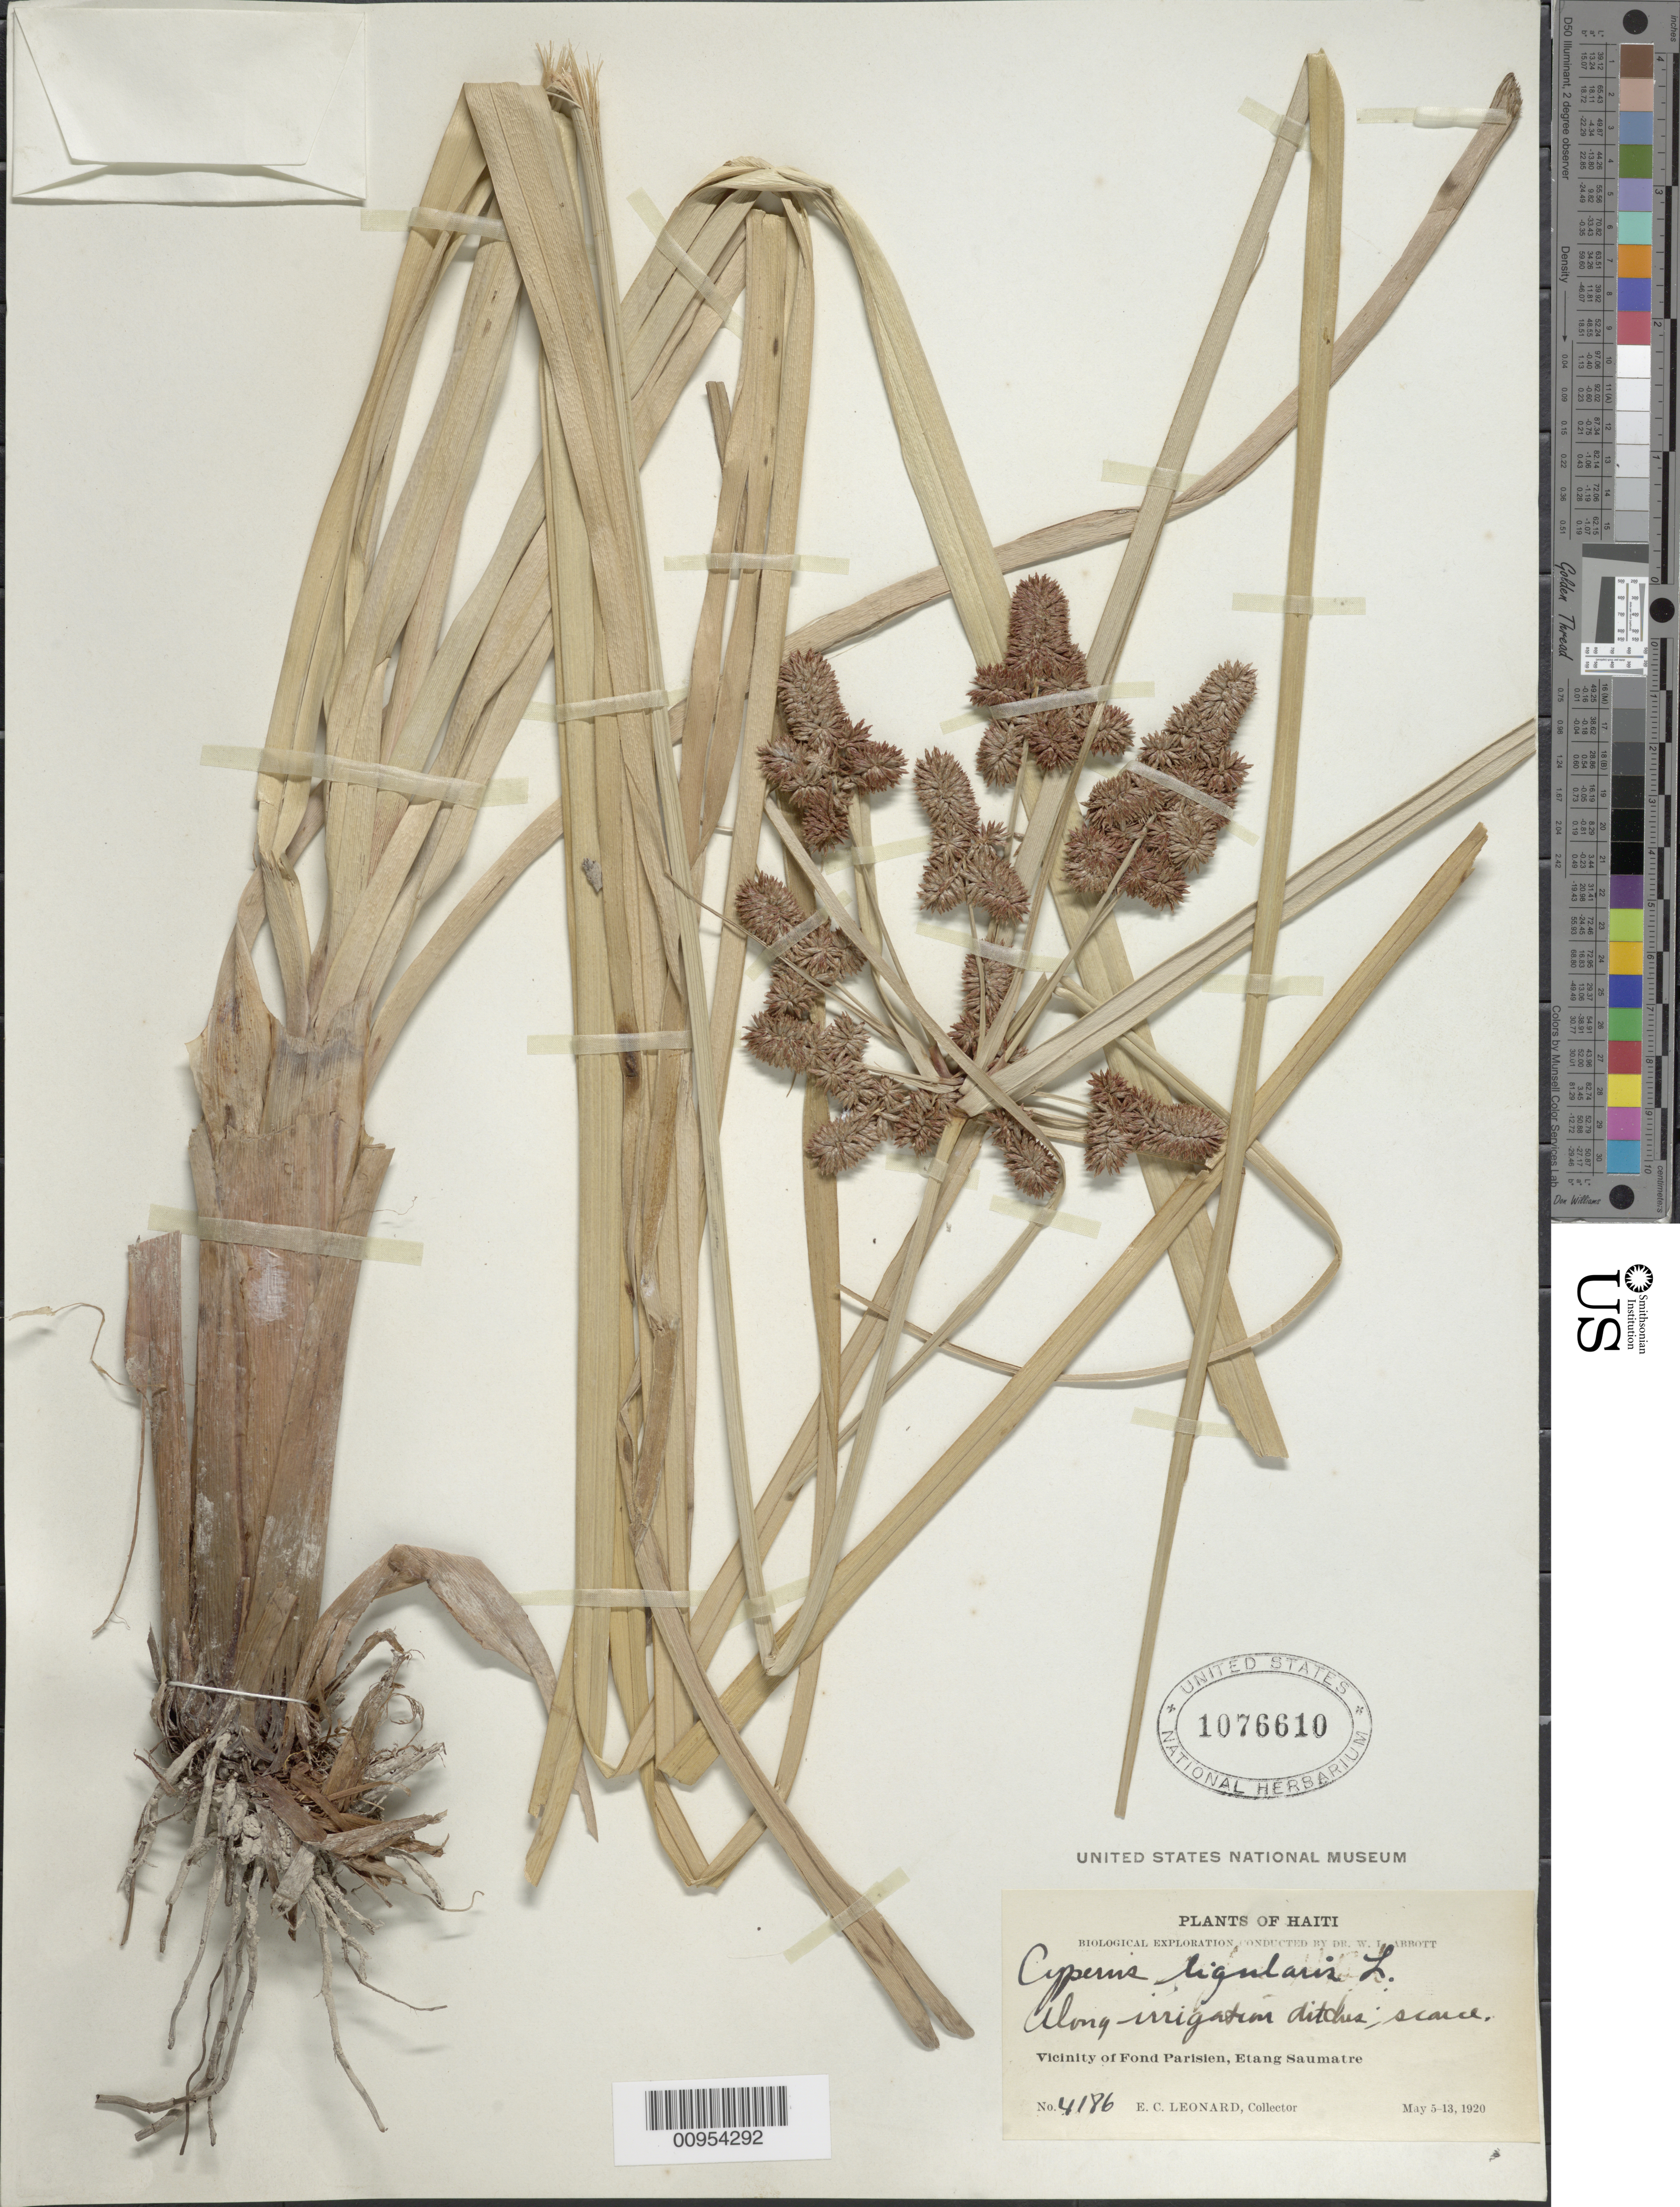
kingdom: Plantae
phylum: Tracheophyta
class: Liliopsida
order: Poales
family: Cyperaceae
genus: Cyperus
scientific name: Cyperus ligularis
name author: L.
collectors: E. C. Leonard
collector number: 4186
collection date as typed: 05 May 1920 to 13 May 1920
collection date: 1920-05-05/1920-05-13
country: Haiti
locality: Vicinity of Fond Parisien, Etang Saumatre, along irrigation ditches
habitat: Along irrigation ditches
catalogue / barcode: US 1076610